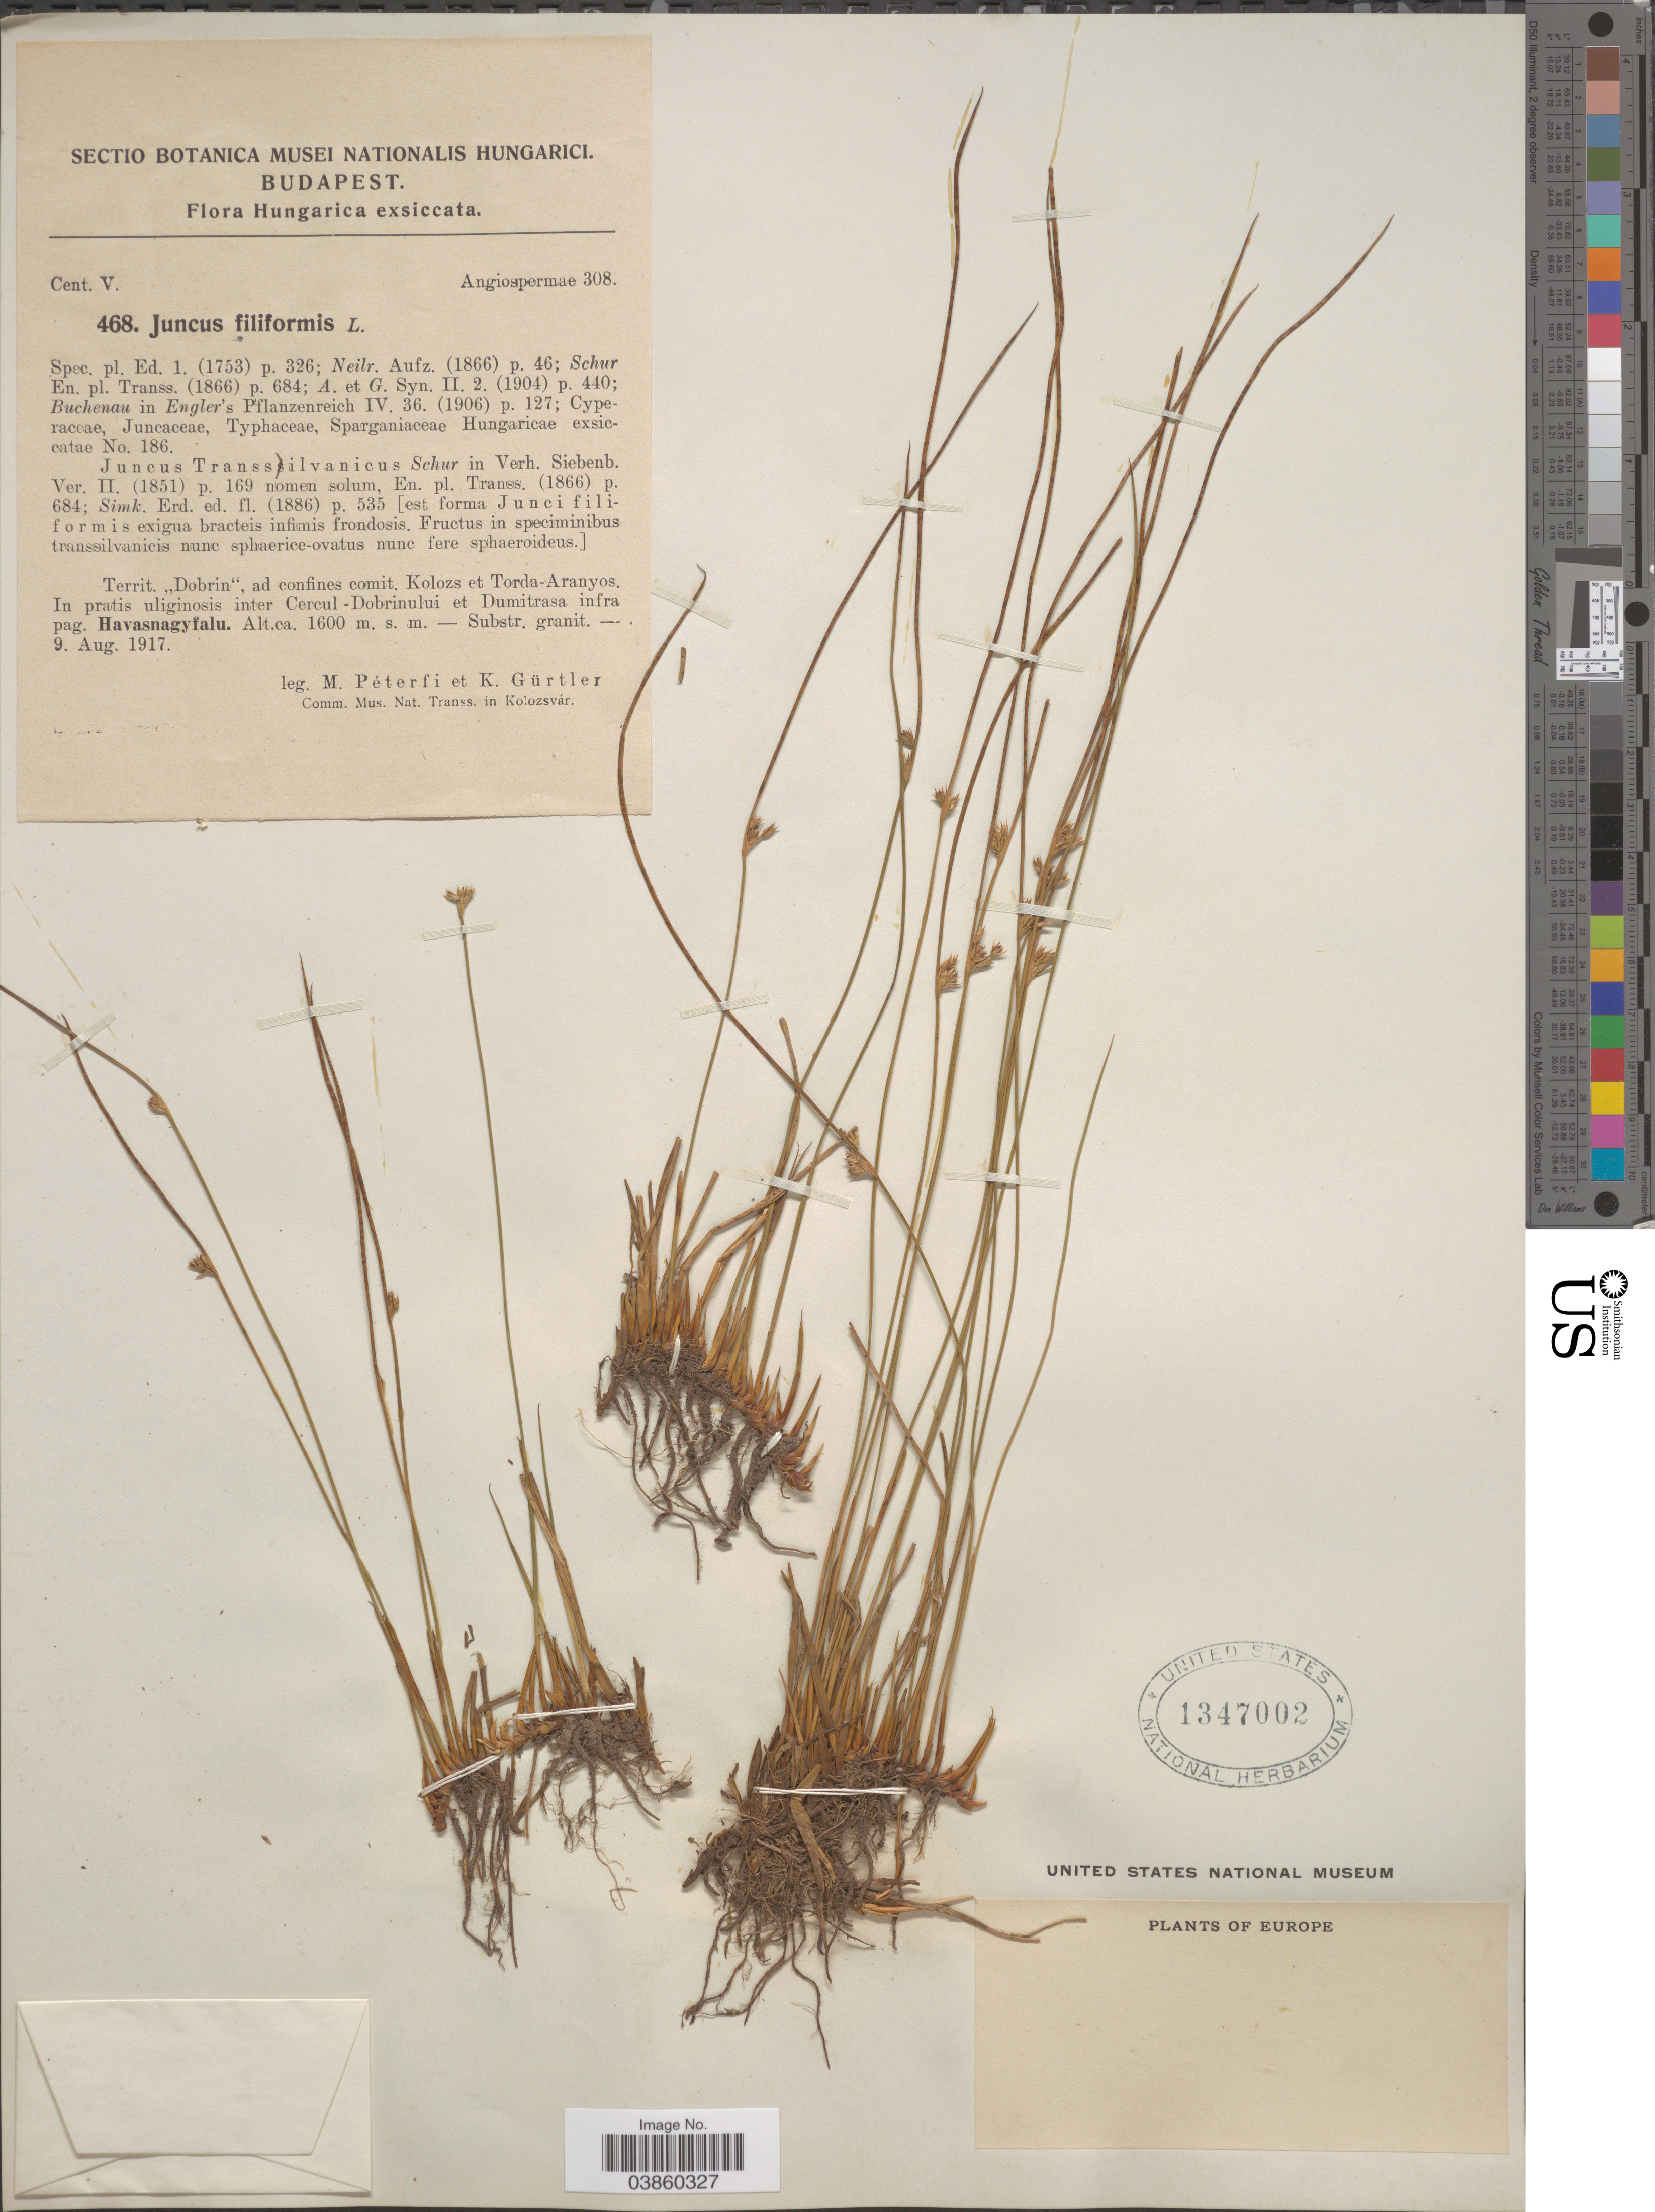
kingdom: Plantae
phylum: Tracheophyta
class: Liliopsida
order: Poales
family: Juncaceae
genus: Juncus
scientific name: Juncus filiformis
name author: L.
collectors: M. Péterfi & K. Gürtler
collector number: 468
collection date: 1917-08-09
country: Hungary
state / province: Budapest, Capital District of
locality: Territ. "Dobrin", ad confines comit Kolozs et Torda-Aranyos. In pratis uliginosis inter Cercul-Dobrinului et Dumitrasa infra pag. Havasnagyfalu.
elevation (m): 1600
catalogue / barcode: US 1347002